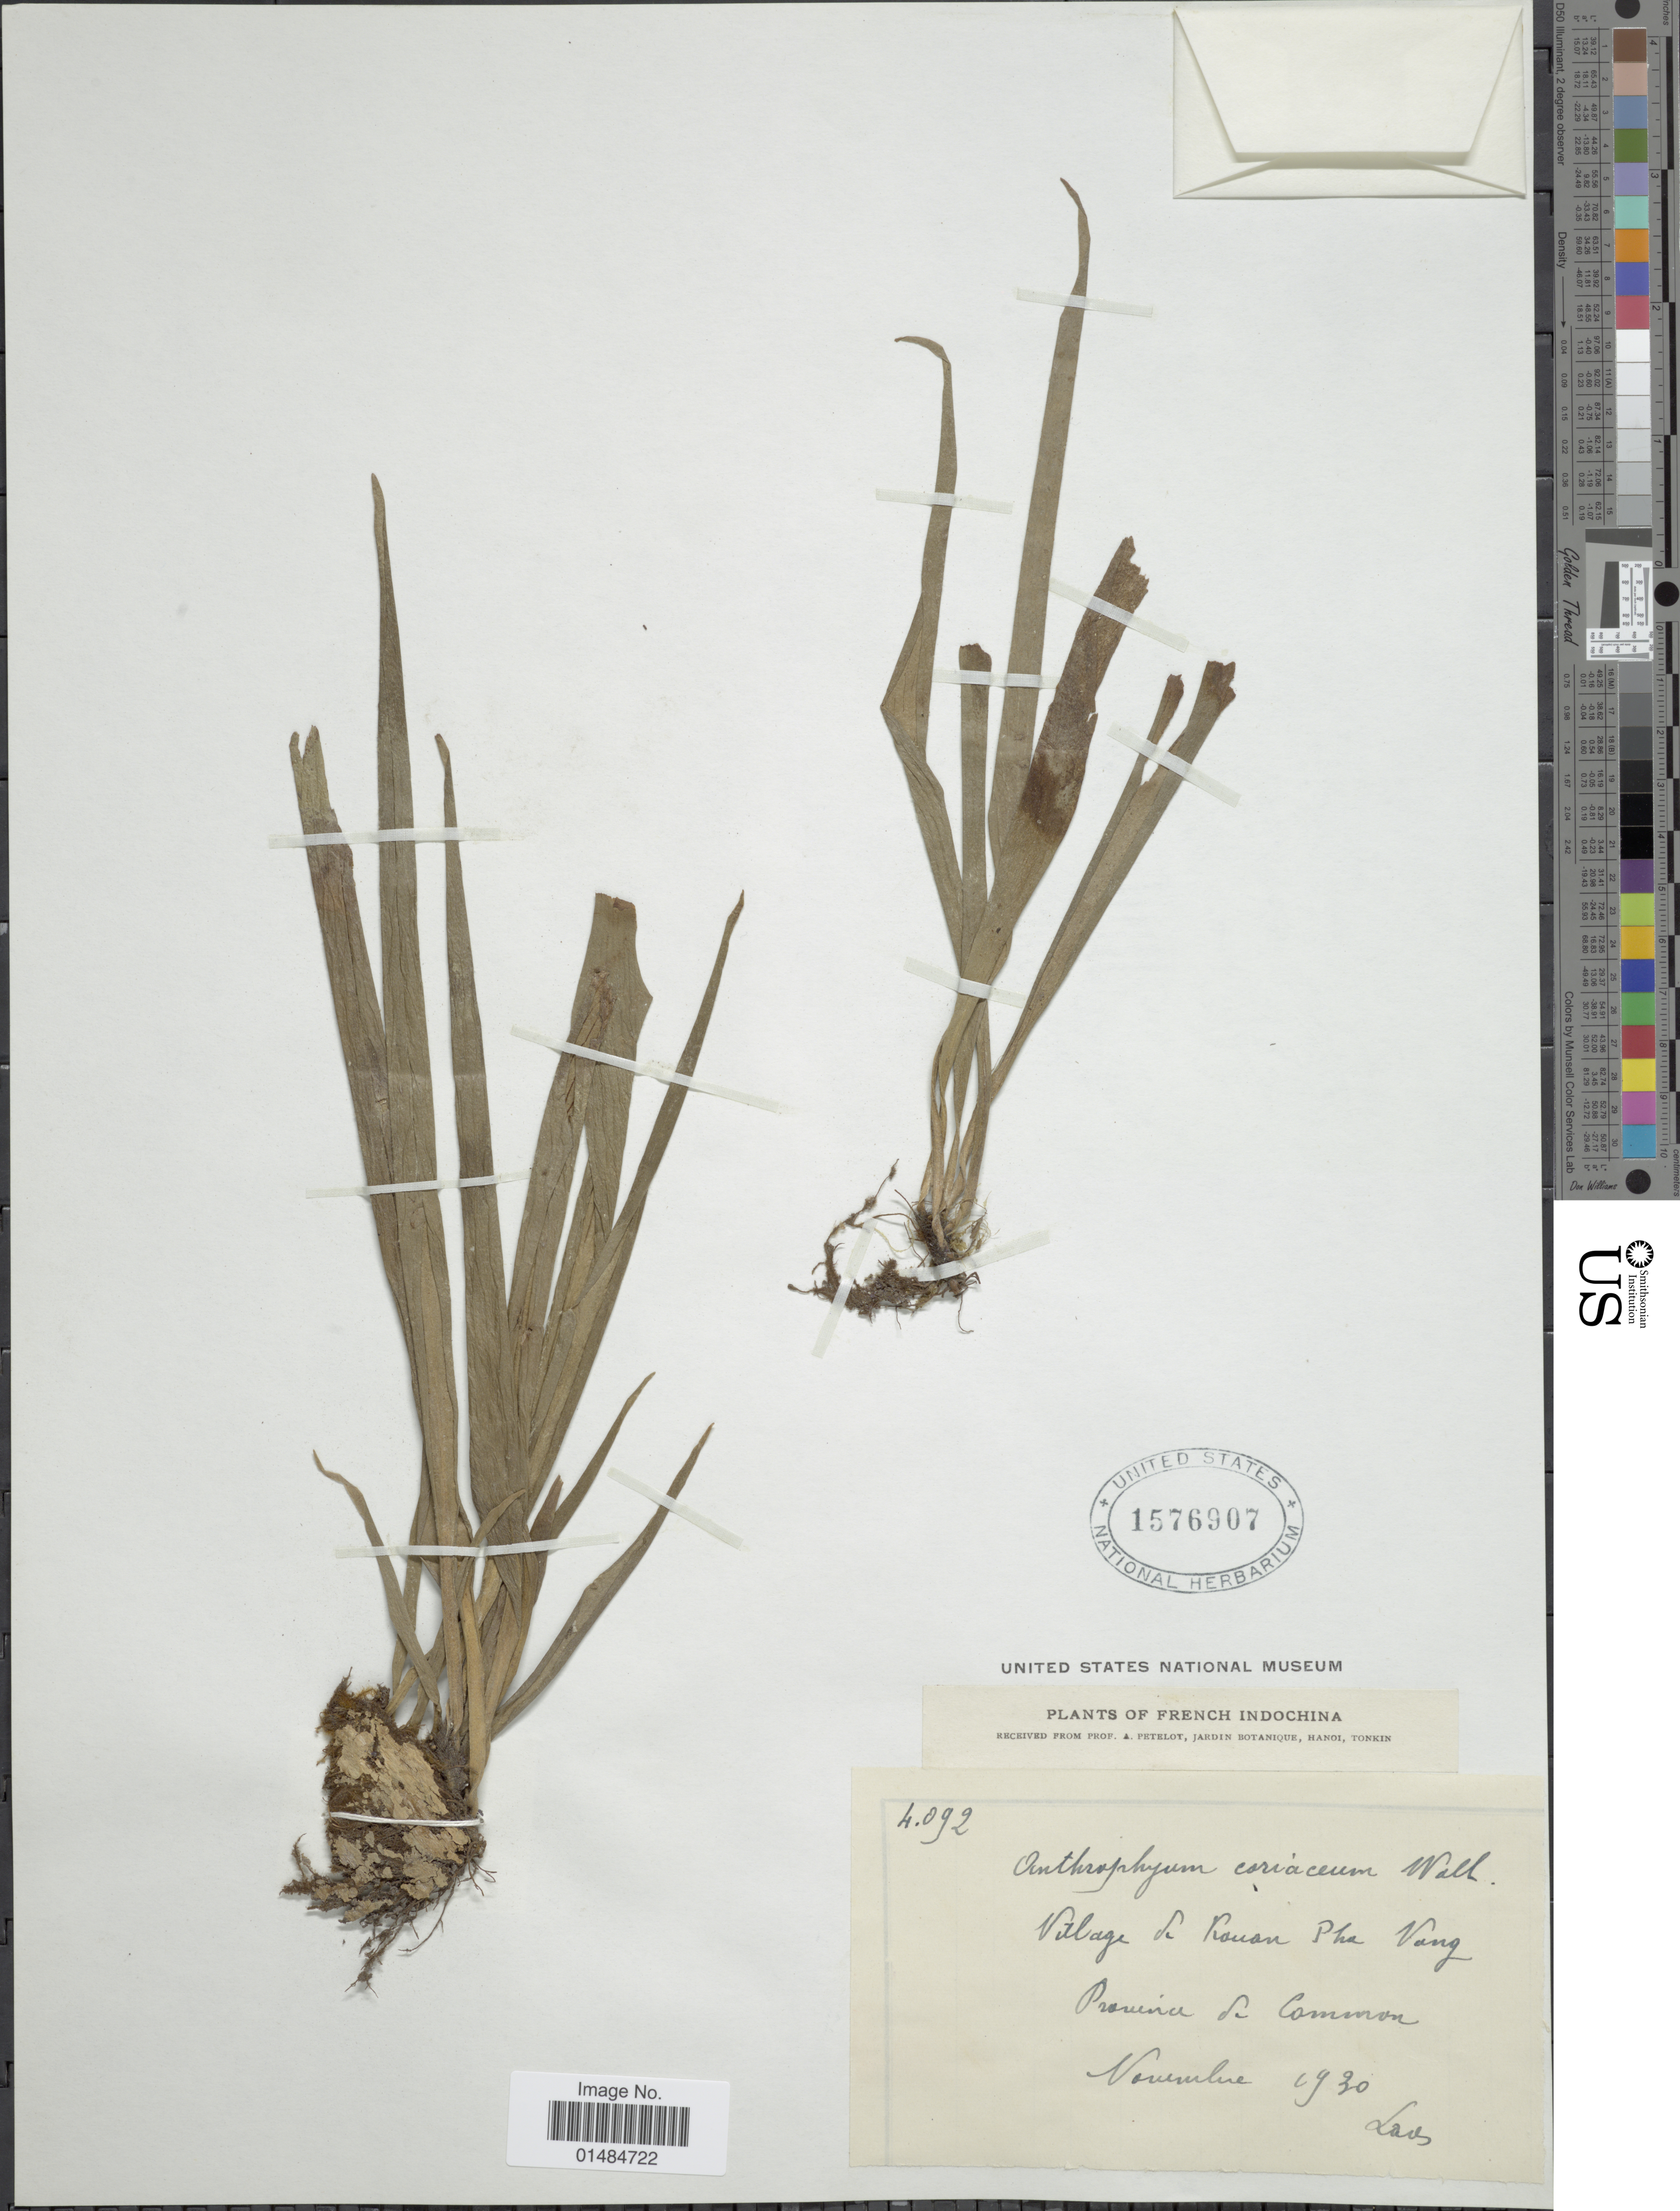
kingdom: Plantae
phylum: Tracheophyta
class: Polypodiopsida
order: Polypodiales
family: Pteridaceae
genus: Antrophyum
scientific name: Antrophyum coriaceum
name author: (D. Don) Wall. ex T. Moore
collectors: A. Petelot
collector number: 4092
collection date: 1930-11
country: Laos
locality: French Indochina. Village le Lauan Pha Vang. Province Le Common, Laos [interpreted]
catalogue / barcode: US 1576907